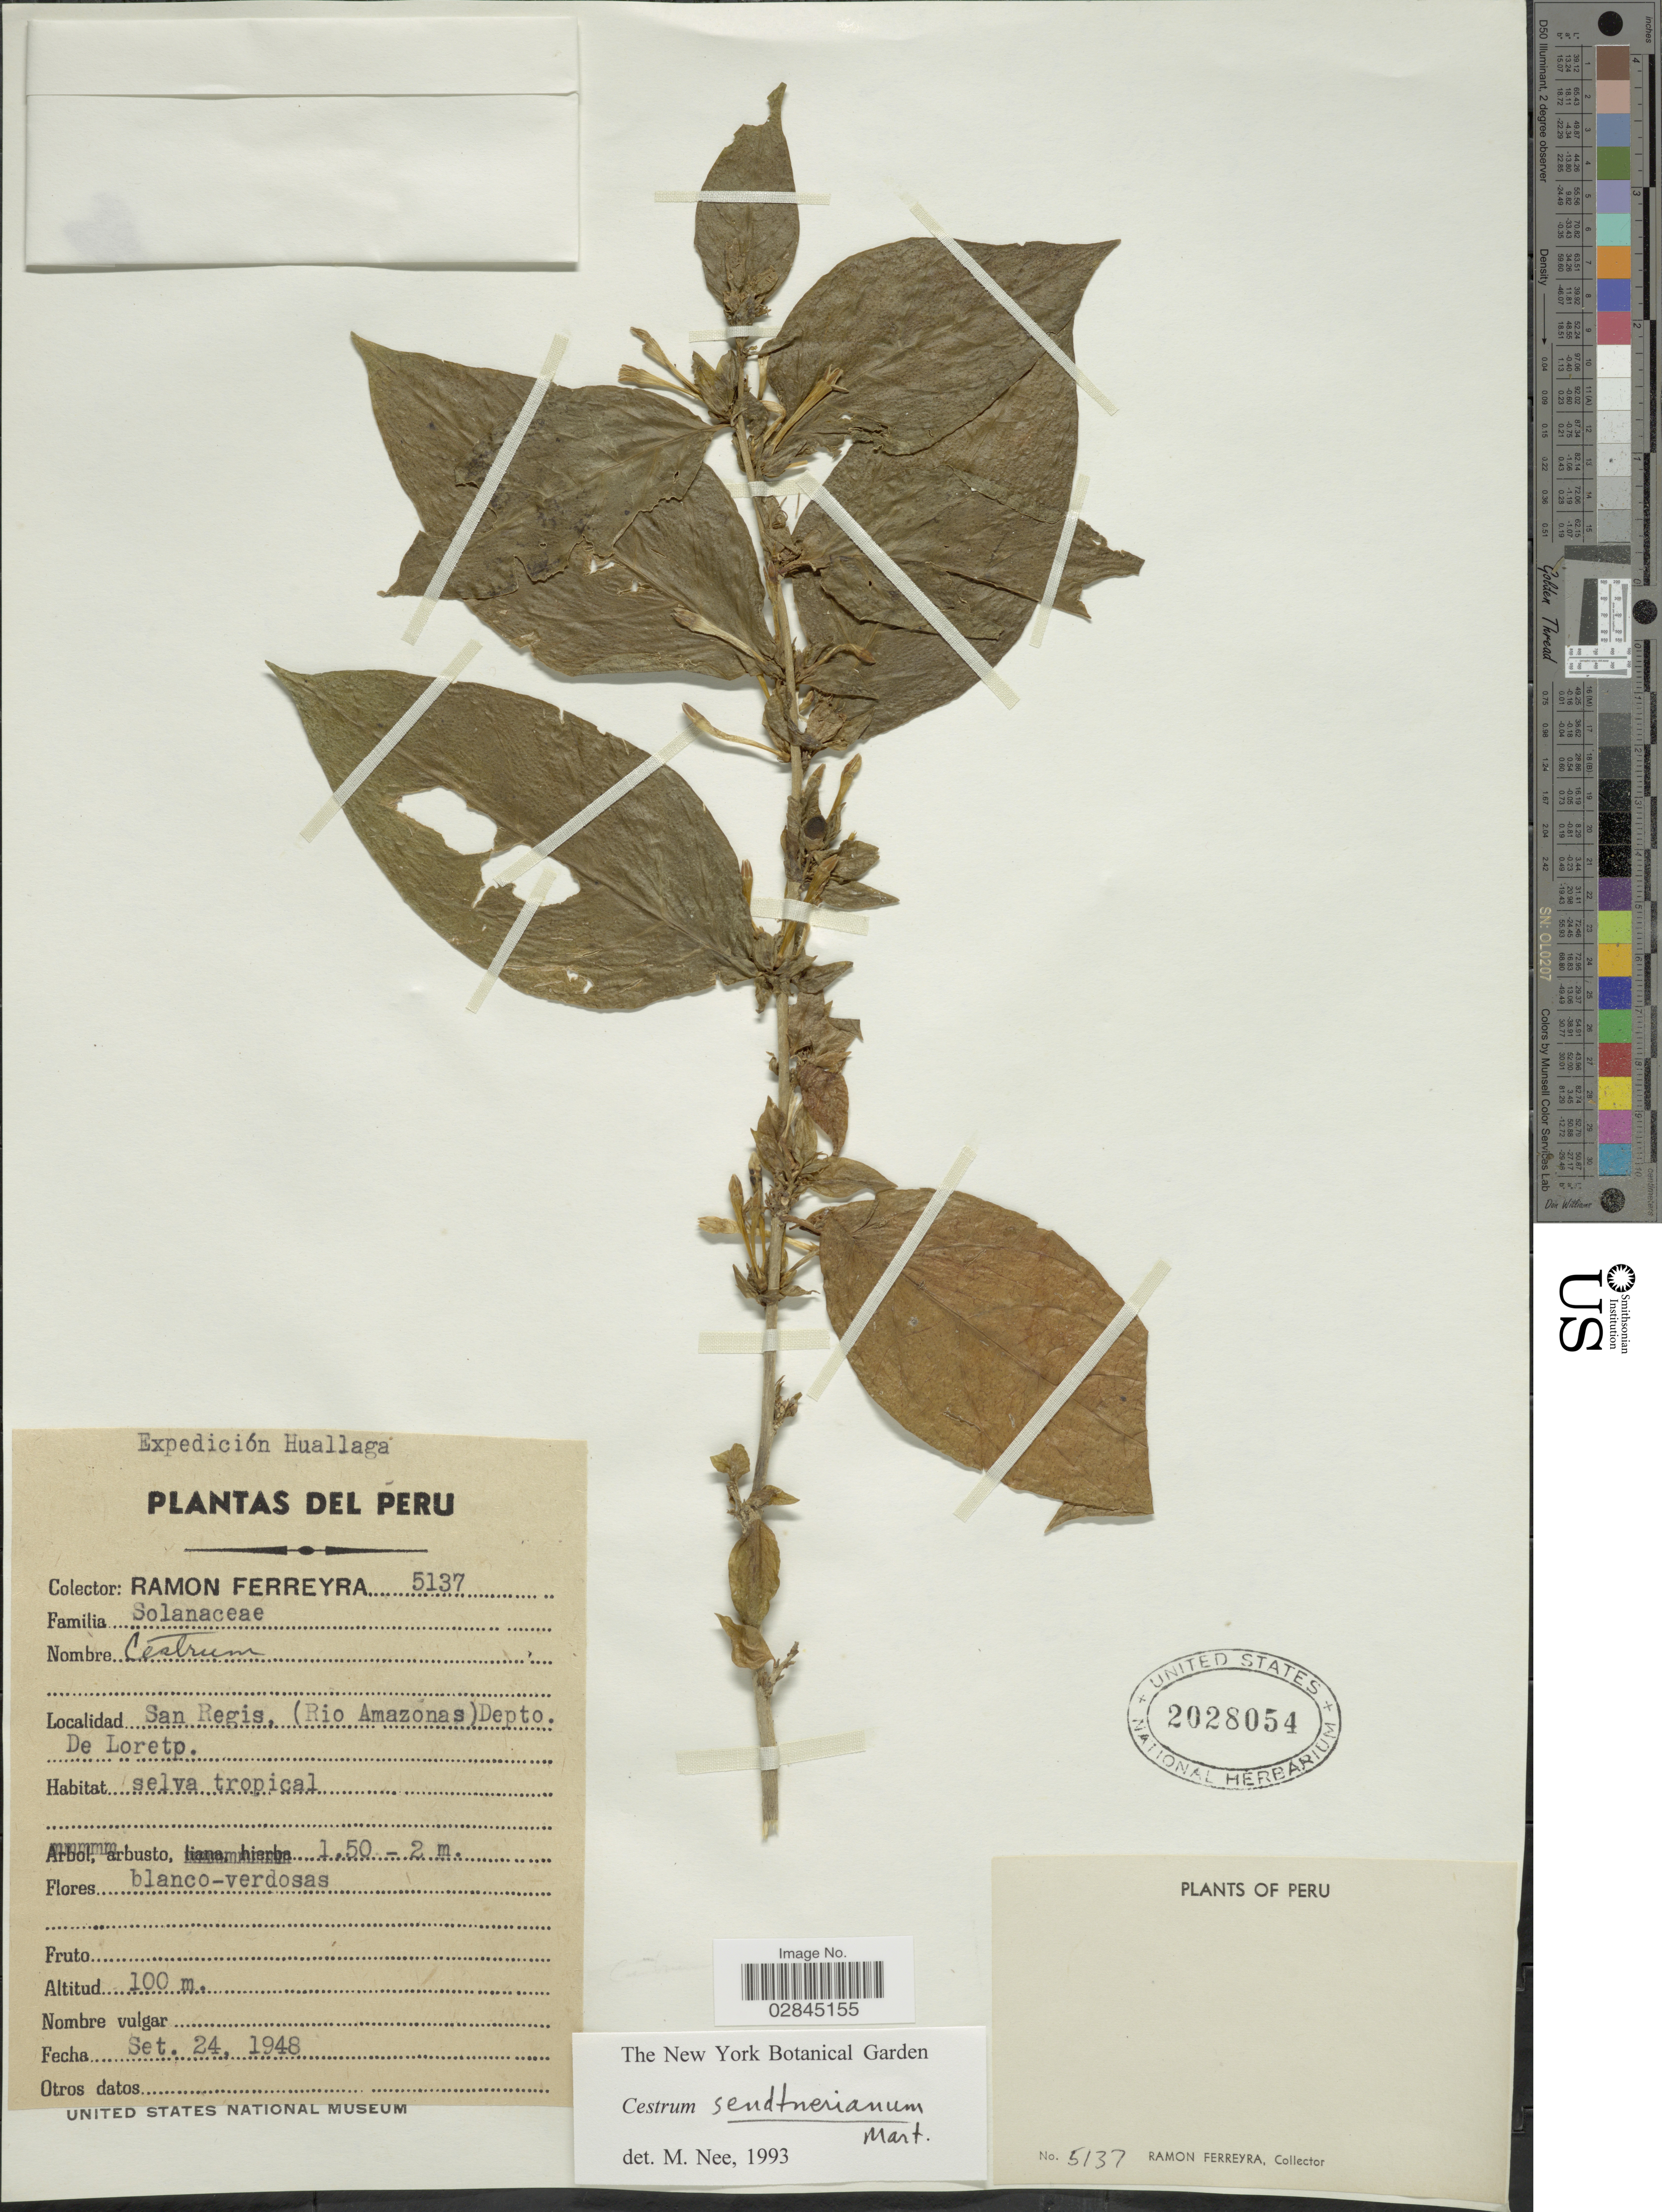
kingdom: Plantae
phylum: Tracheophyta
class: Magnoliopsida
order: Solanales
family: Solanaceae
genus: Cestrum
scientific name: Cestrum sendtnerianum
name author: Mart. ex Sendtn.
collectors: R. A. Ferreyra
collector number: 5137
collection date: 1948-09-24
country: Peru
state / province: Loreto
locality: San Regis, (Rio Amazonas) Depto. De Loreto.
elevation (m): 100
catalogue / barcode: US 2028054